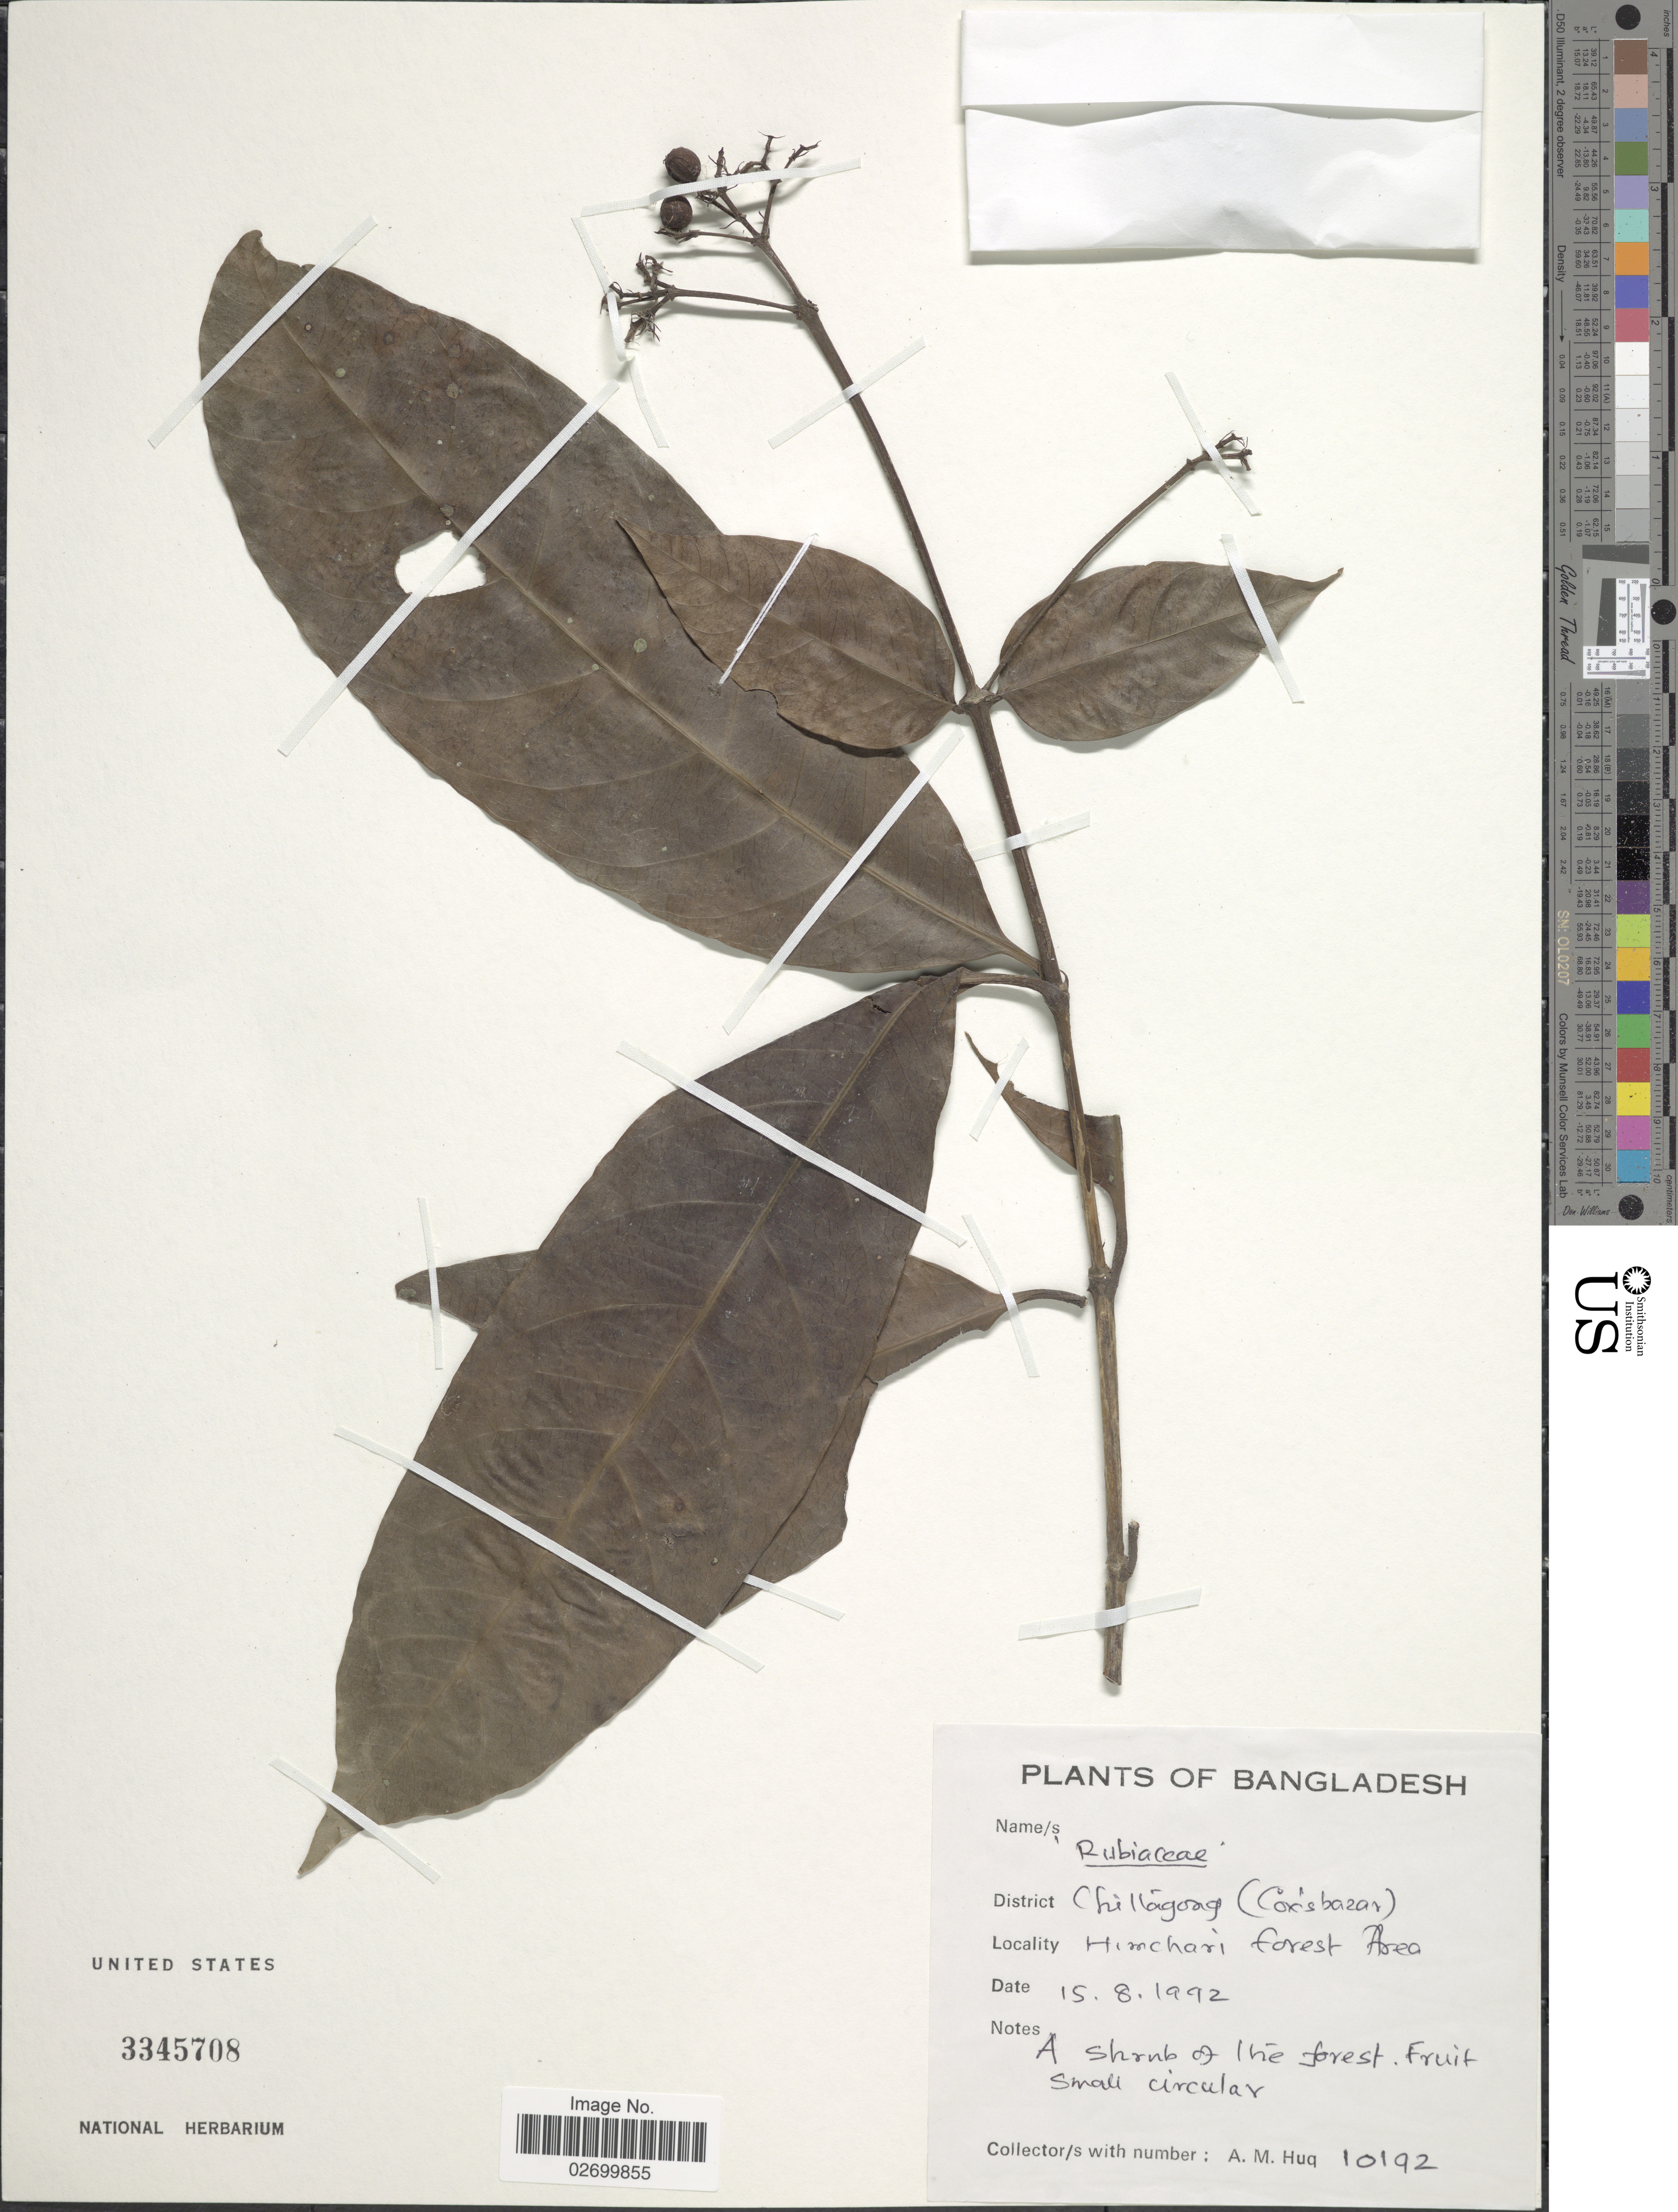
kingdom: Plantae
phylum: Tracheophyta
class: Magnoliopsida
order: Gentianales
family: Rubiaceae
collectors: A. M. Huq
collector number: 10192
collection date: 1992-08-15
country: Bangladesh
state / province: Chittagong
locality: (Cox's Bazar) Himchari forest Area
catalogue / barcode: US 3345708